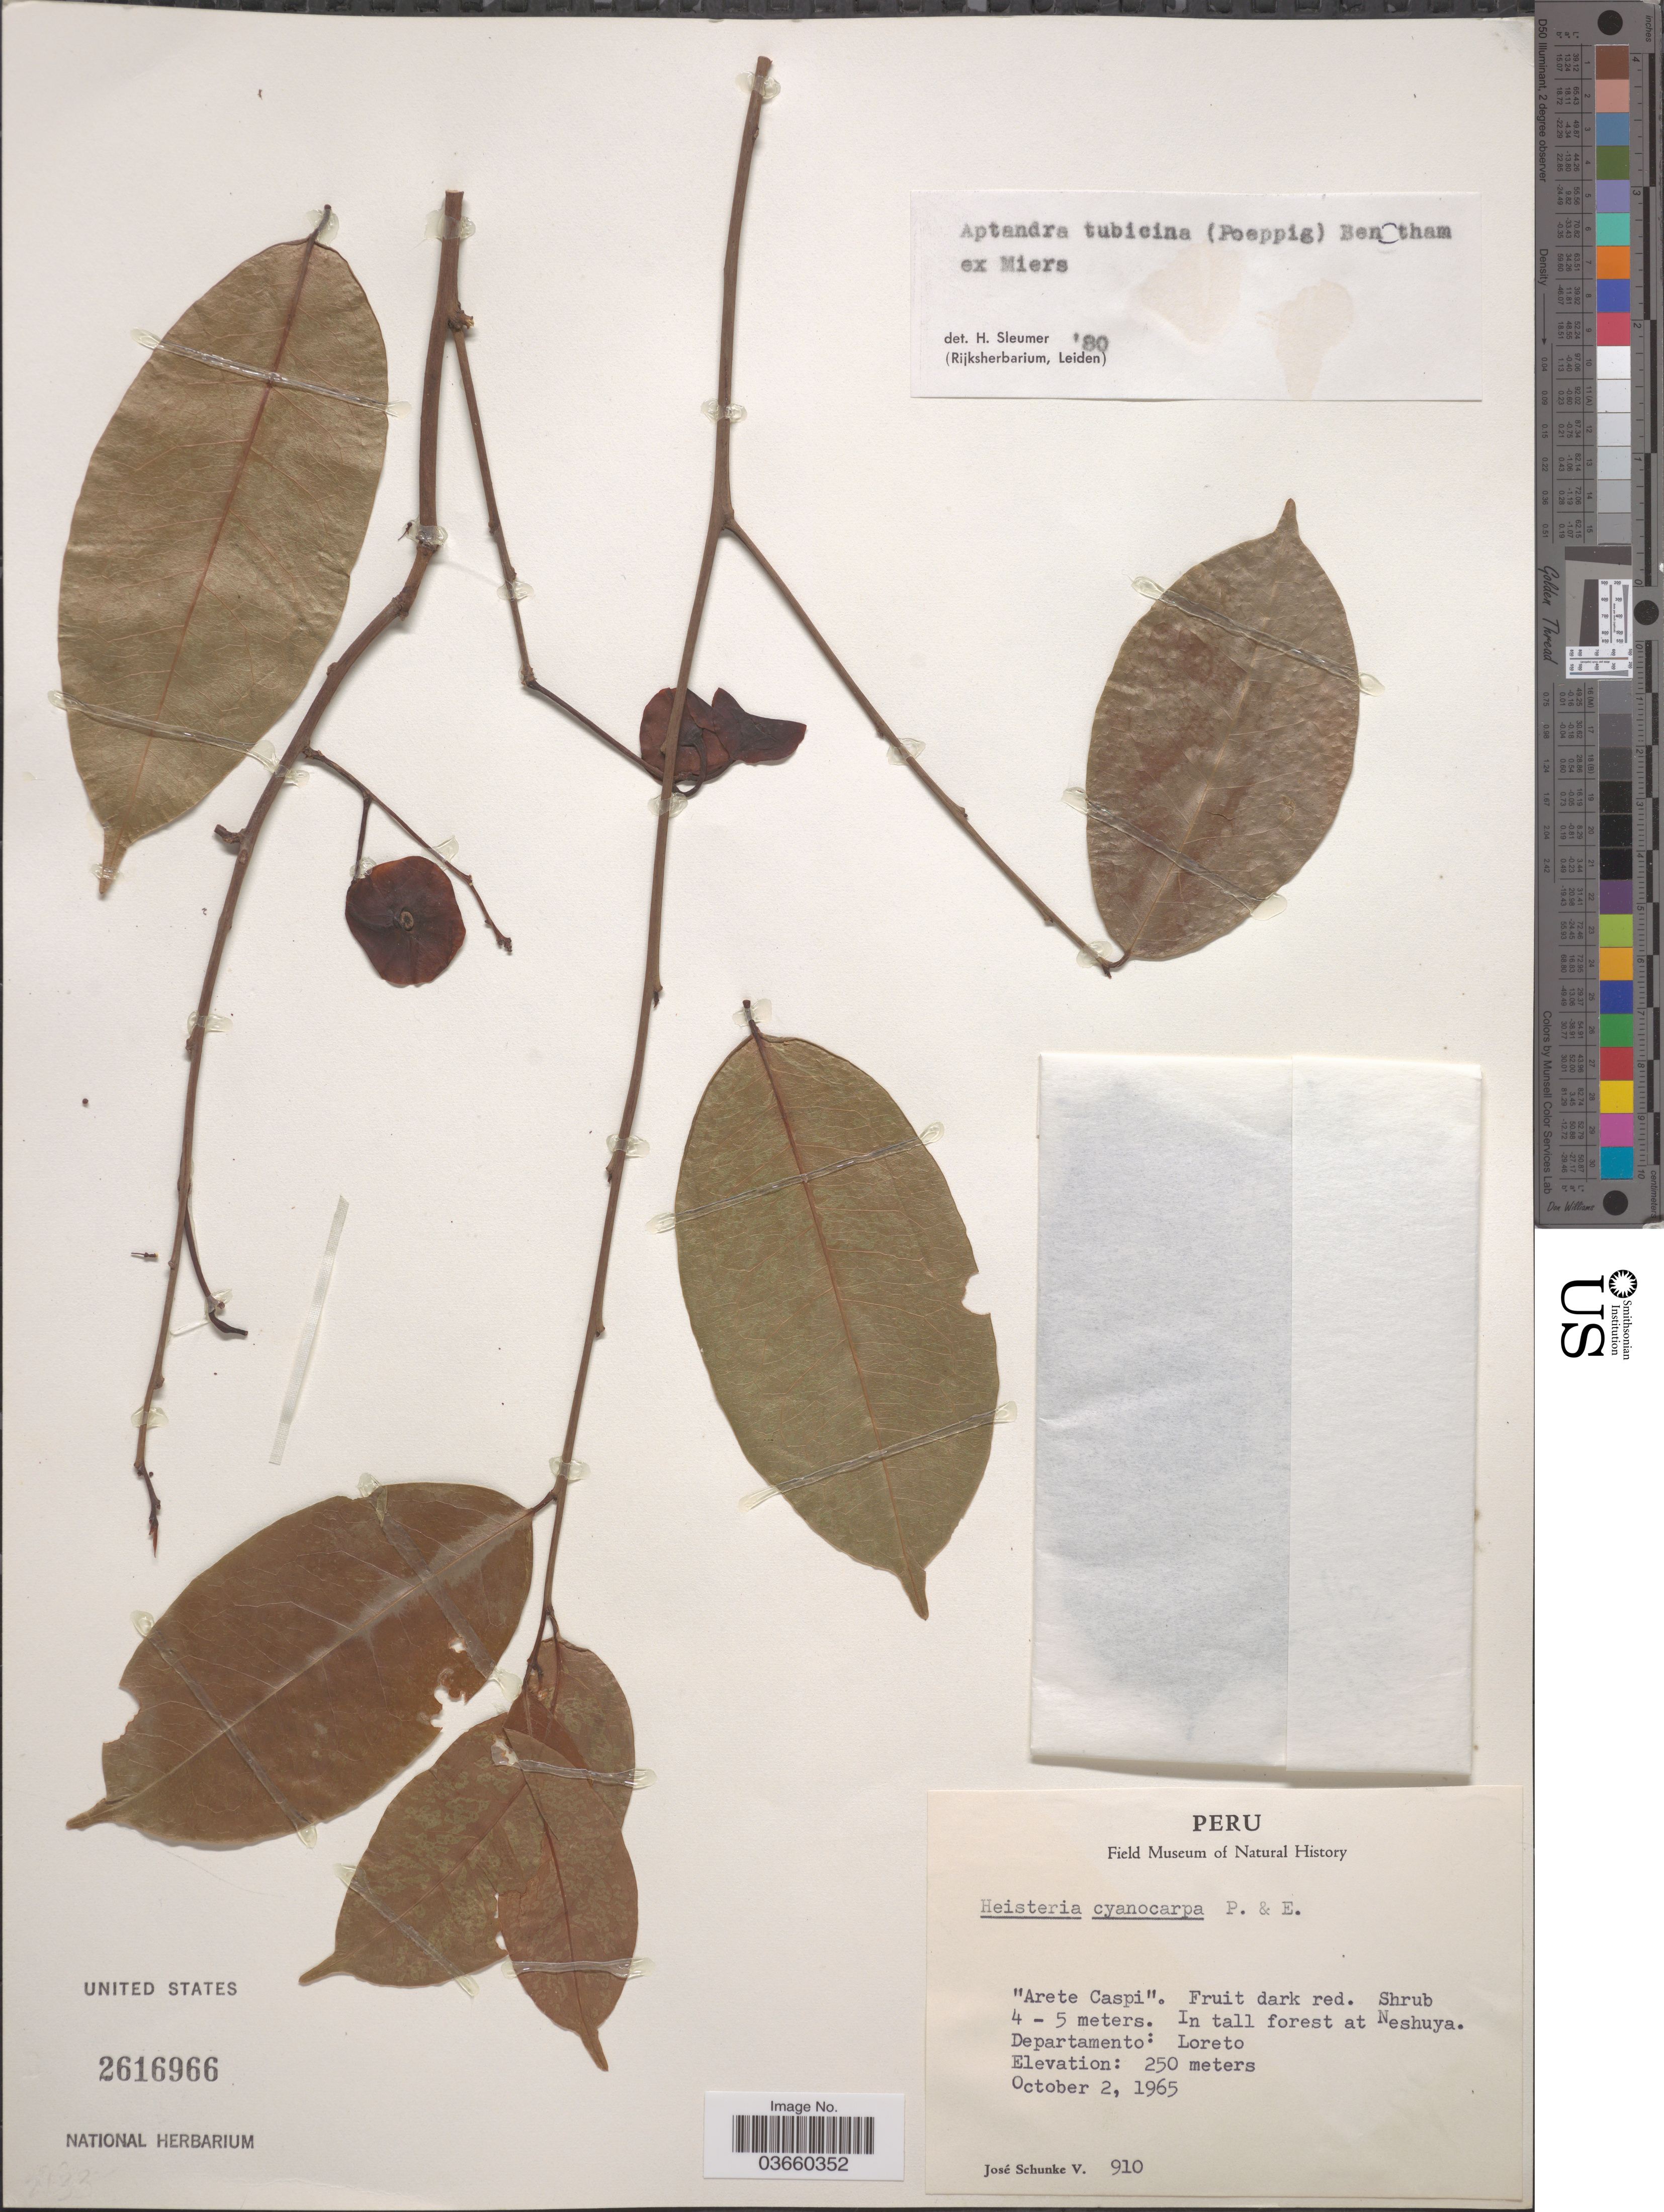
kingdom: Plantae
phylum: Tracheophyta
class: Magnoliopsida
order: Santalales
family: Aptandraceae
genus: Aptandra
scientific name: Aptandra tubicina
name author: (Poepp.) Miers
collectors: J. Schunke Vigo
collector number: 910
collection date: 1965-10-02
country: Peru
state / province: Loreto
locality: In tall forest at Neshuya. Departamento: Loreto.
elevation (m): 250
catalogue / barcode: US 2616966